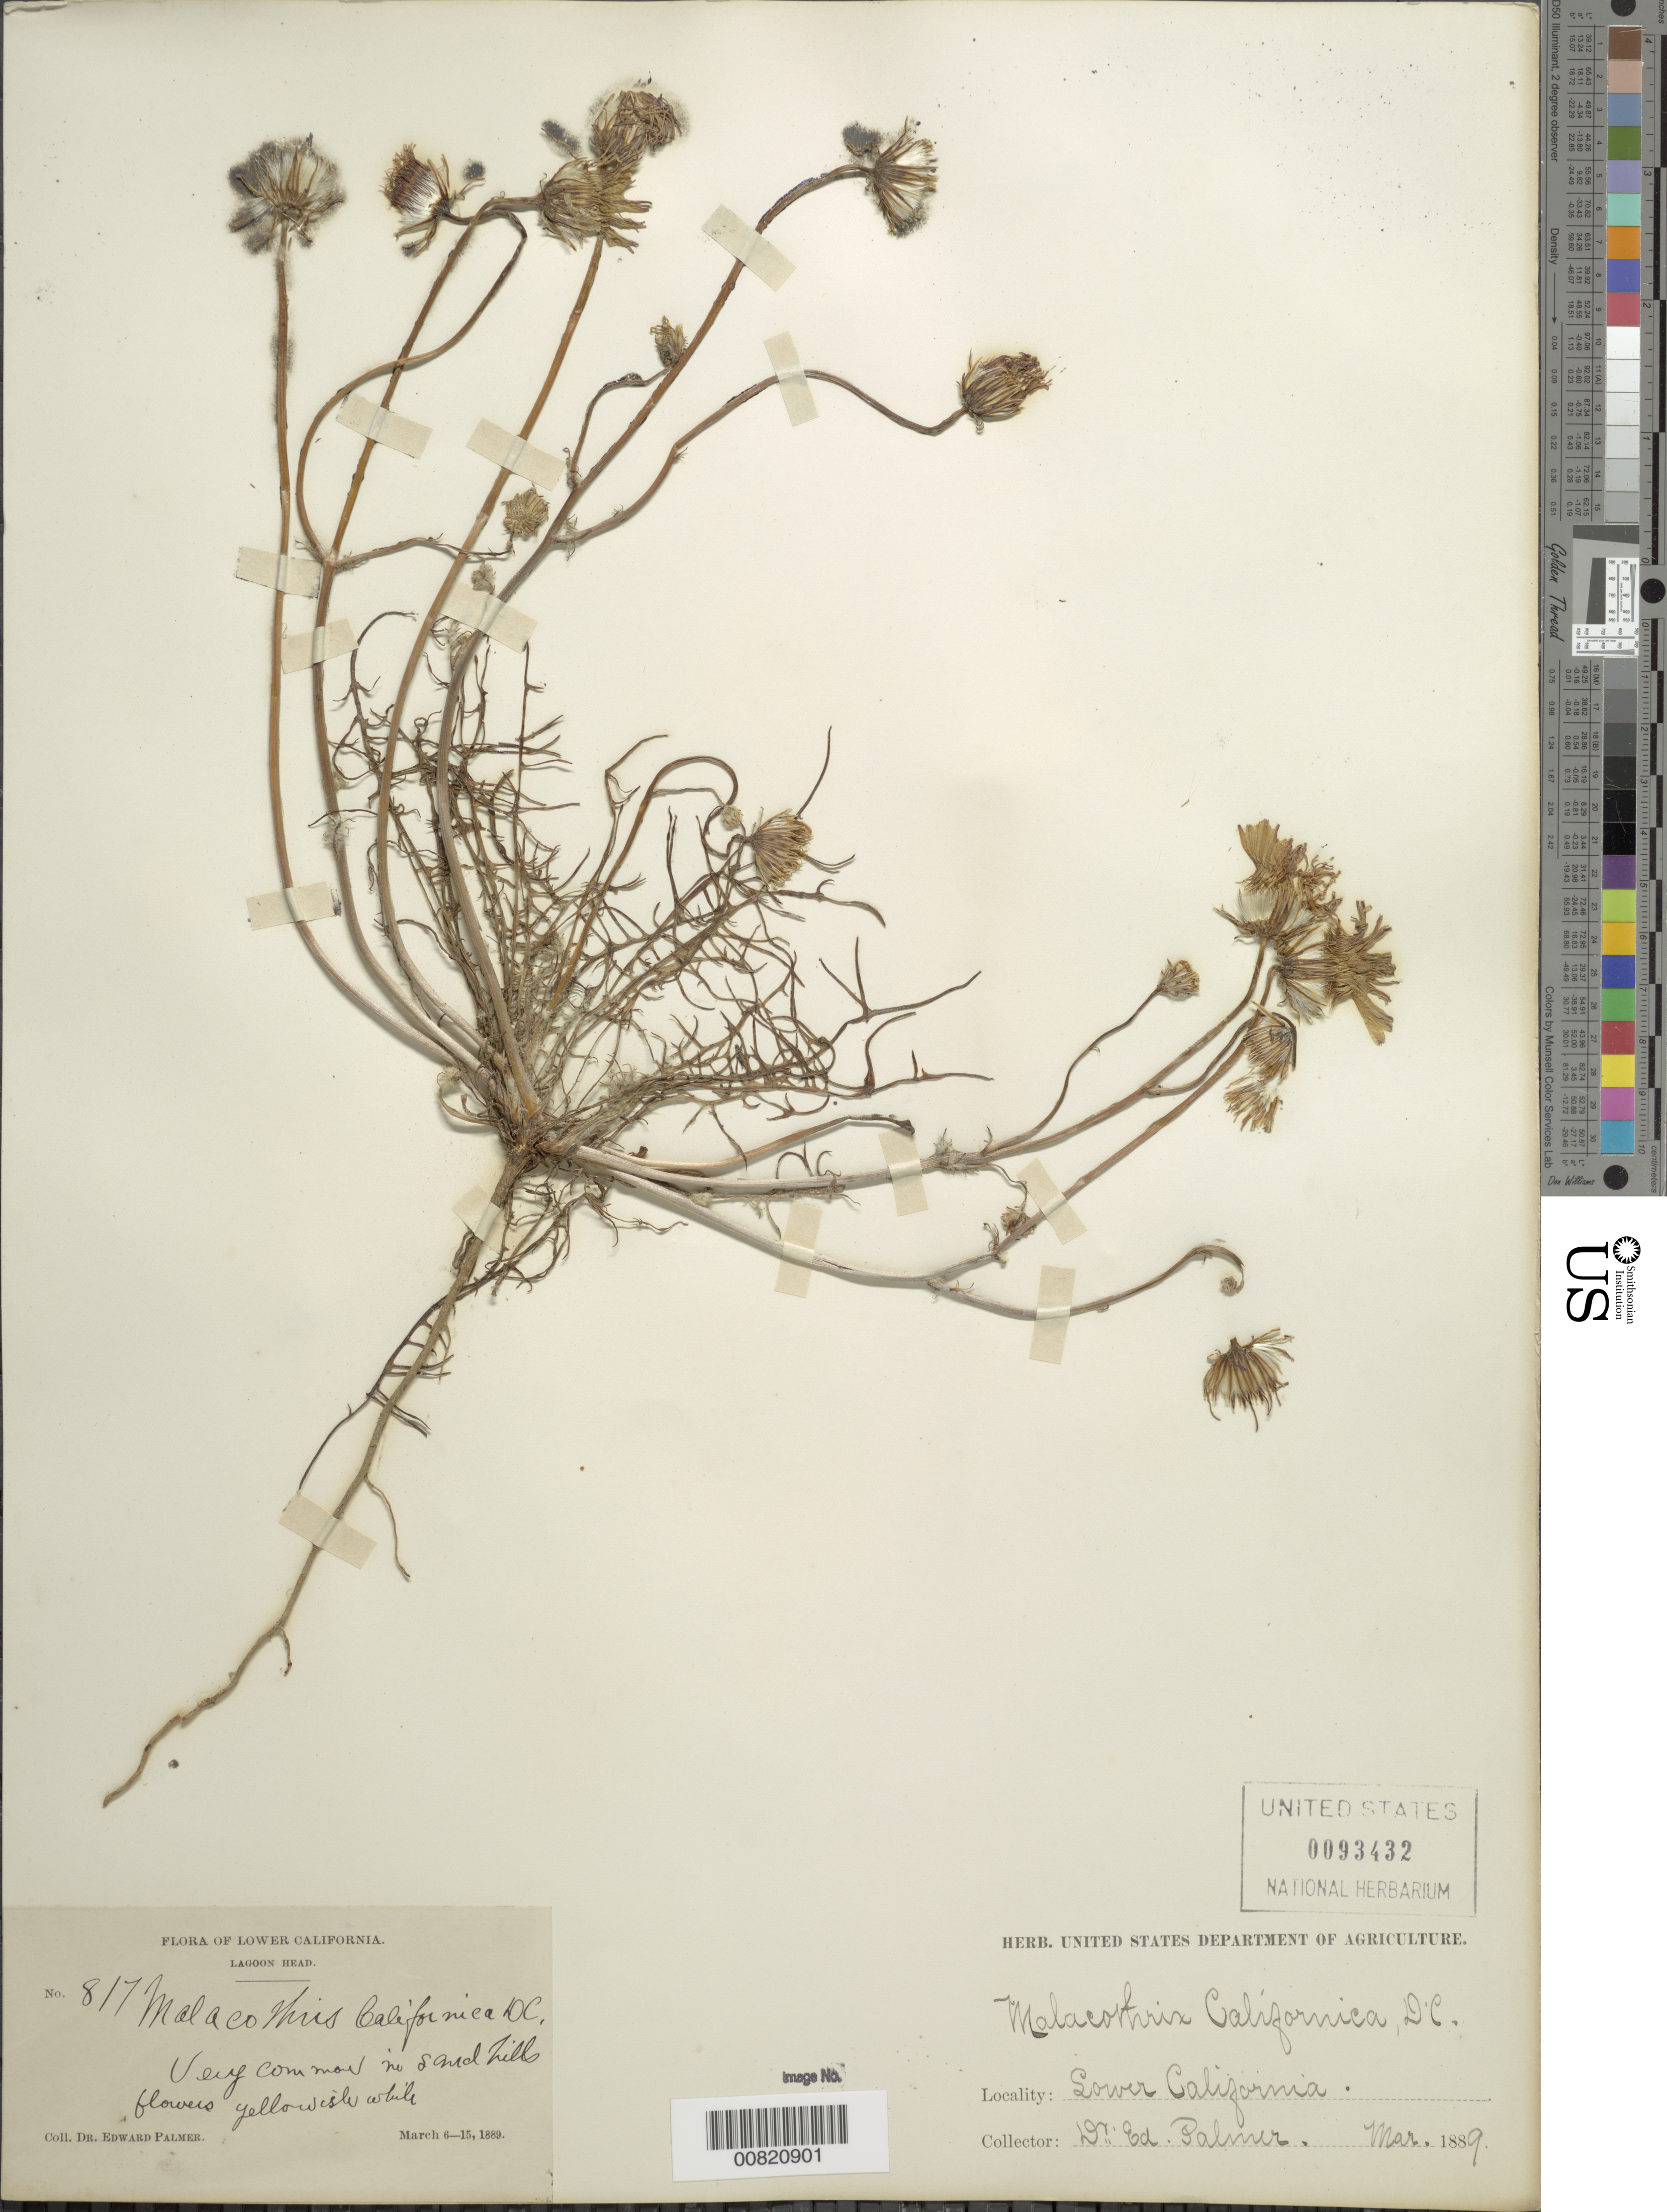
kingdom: Plantae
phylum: Tracheophyta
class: Magnoliopsida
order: Asterales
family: Asteraceae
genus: Malacothrix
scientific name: Malacothrix californica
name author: DC.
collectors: E. Palmer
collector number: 817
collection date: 1889-03-06/1889-03-15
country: Mexico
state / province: Baja California Norte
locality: Lower California, Lagoon Head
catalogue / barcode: US 93432